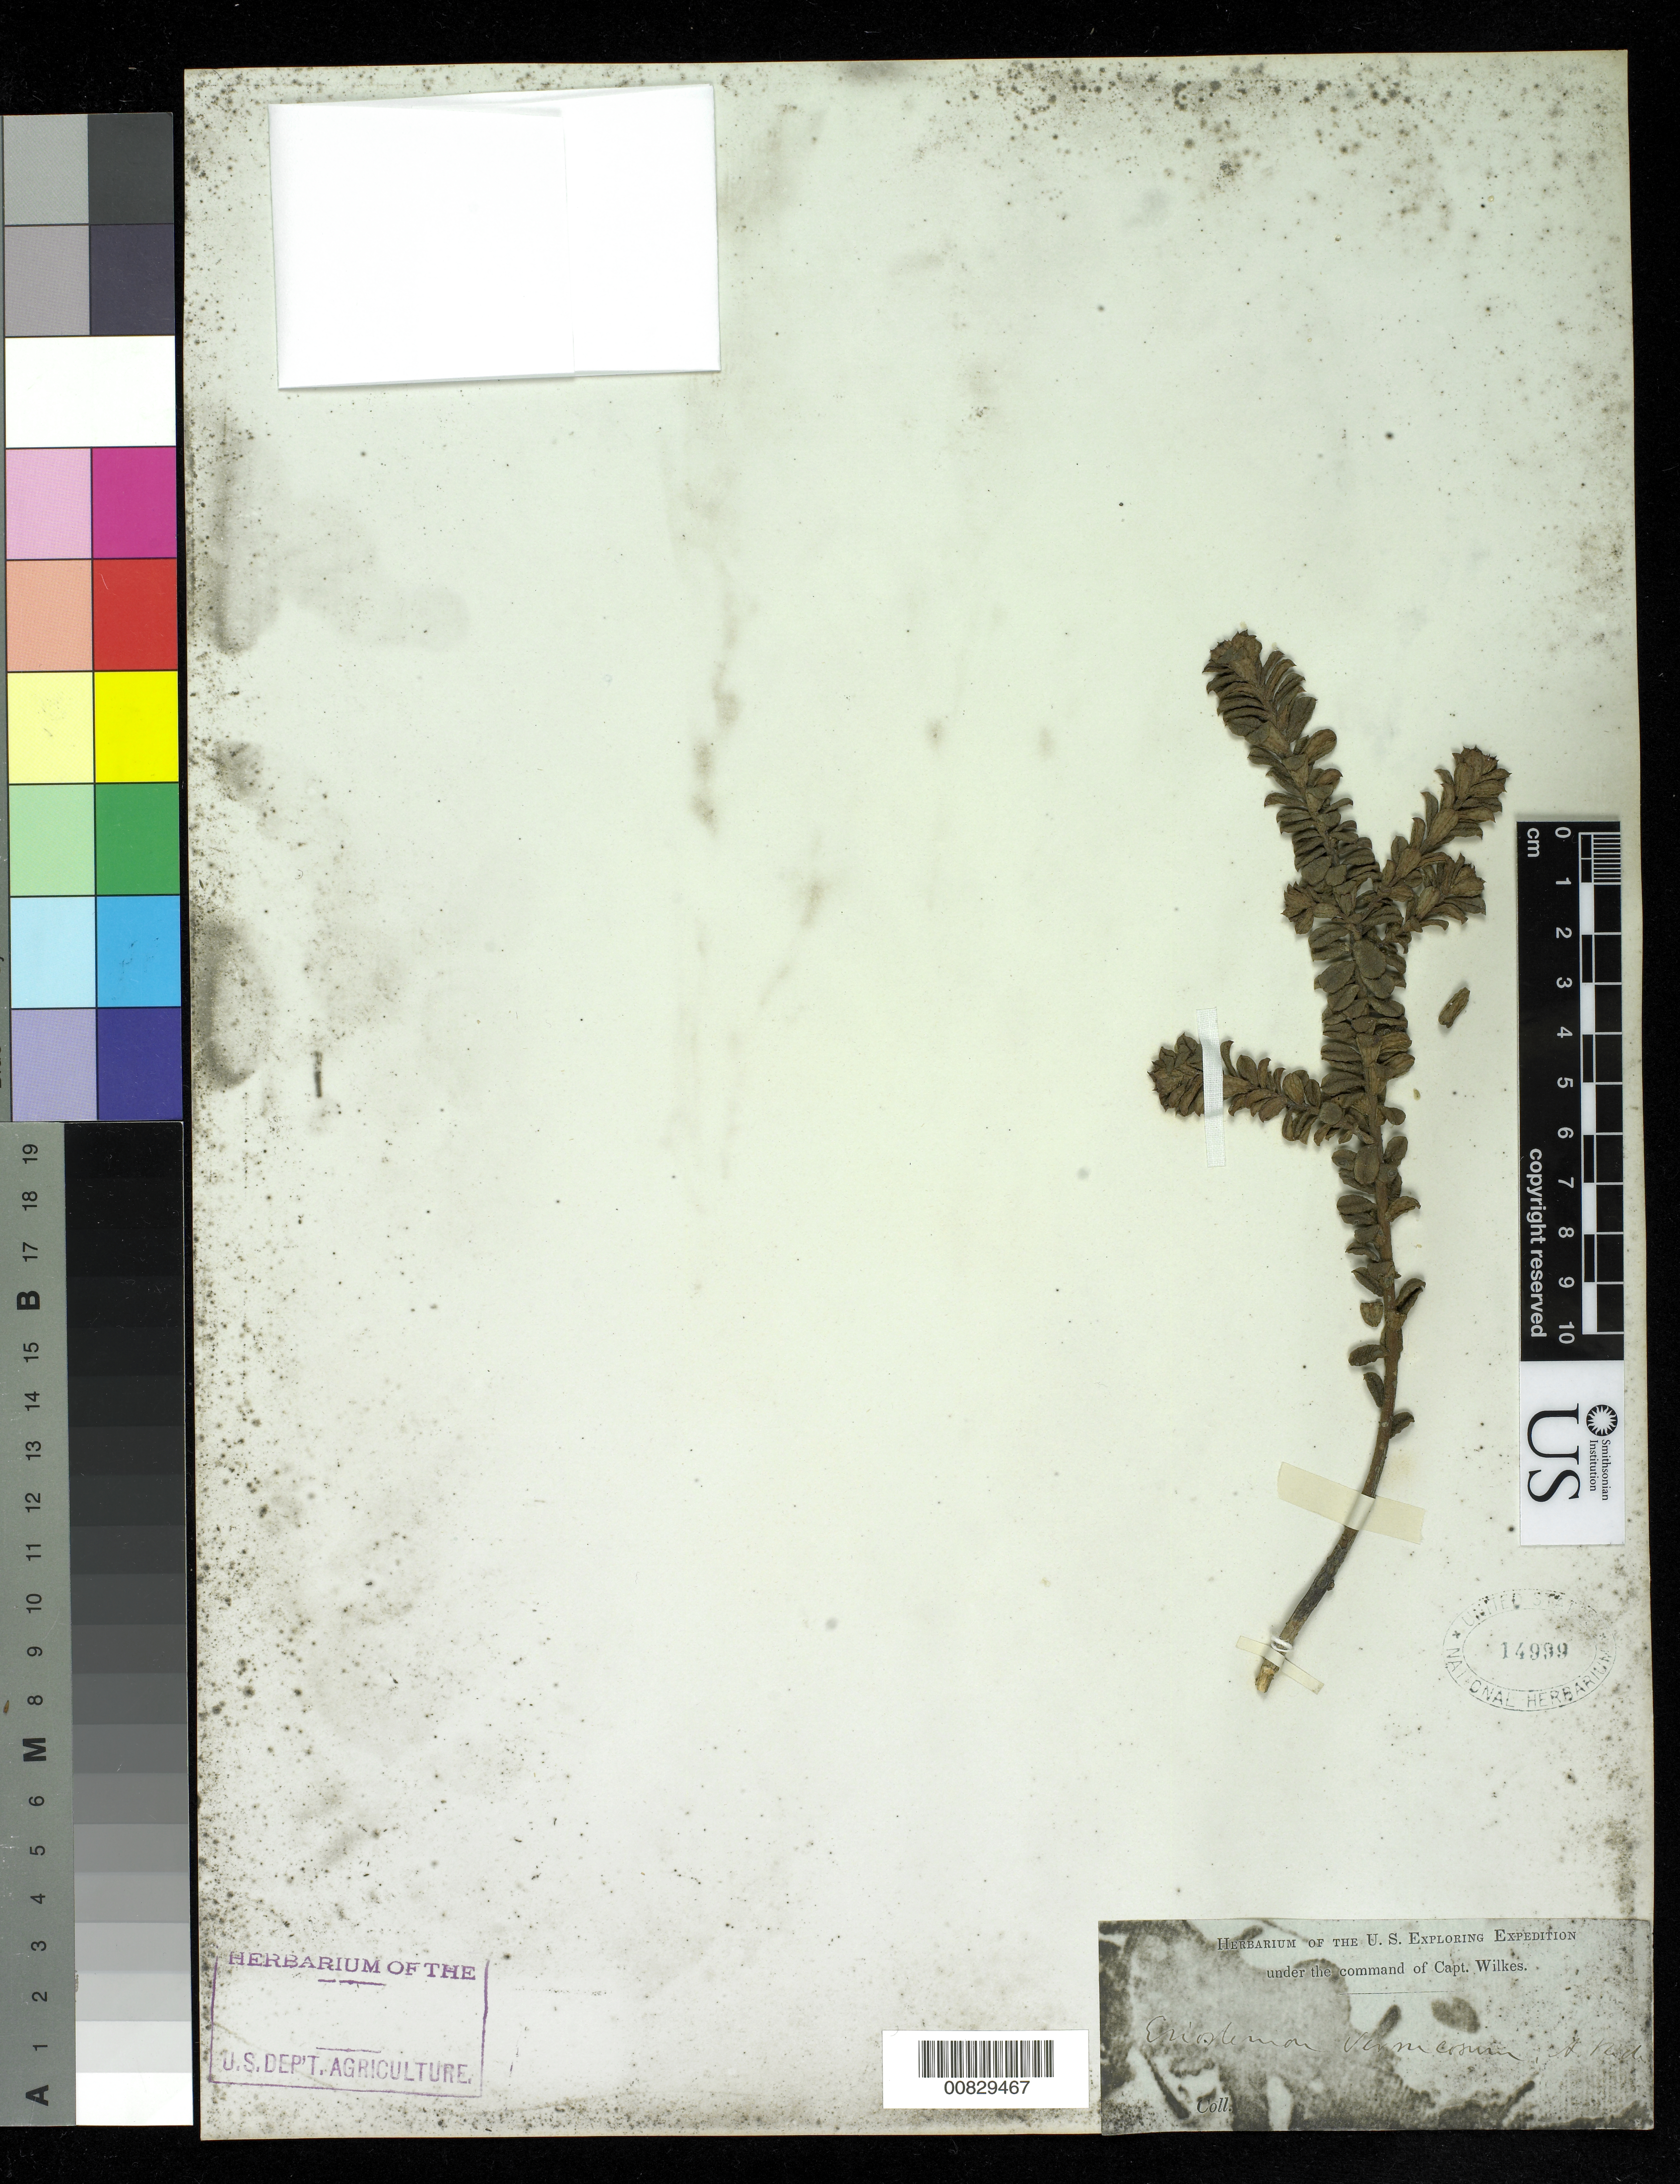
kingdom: Plantae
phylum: Tracheophyta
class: Magnoliopsida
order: Sapindales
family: Rutaceae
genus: Eriostemon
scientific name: Eriostemon verrucosus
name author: A. Rich.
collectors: Wilkes Explor. Exped.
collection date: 1838/1842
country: Australia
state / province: New South Wales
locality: Sydney, N. S. Wales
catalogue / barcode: US 14999